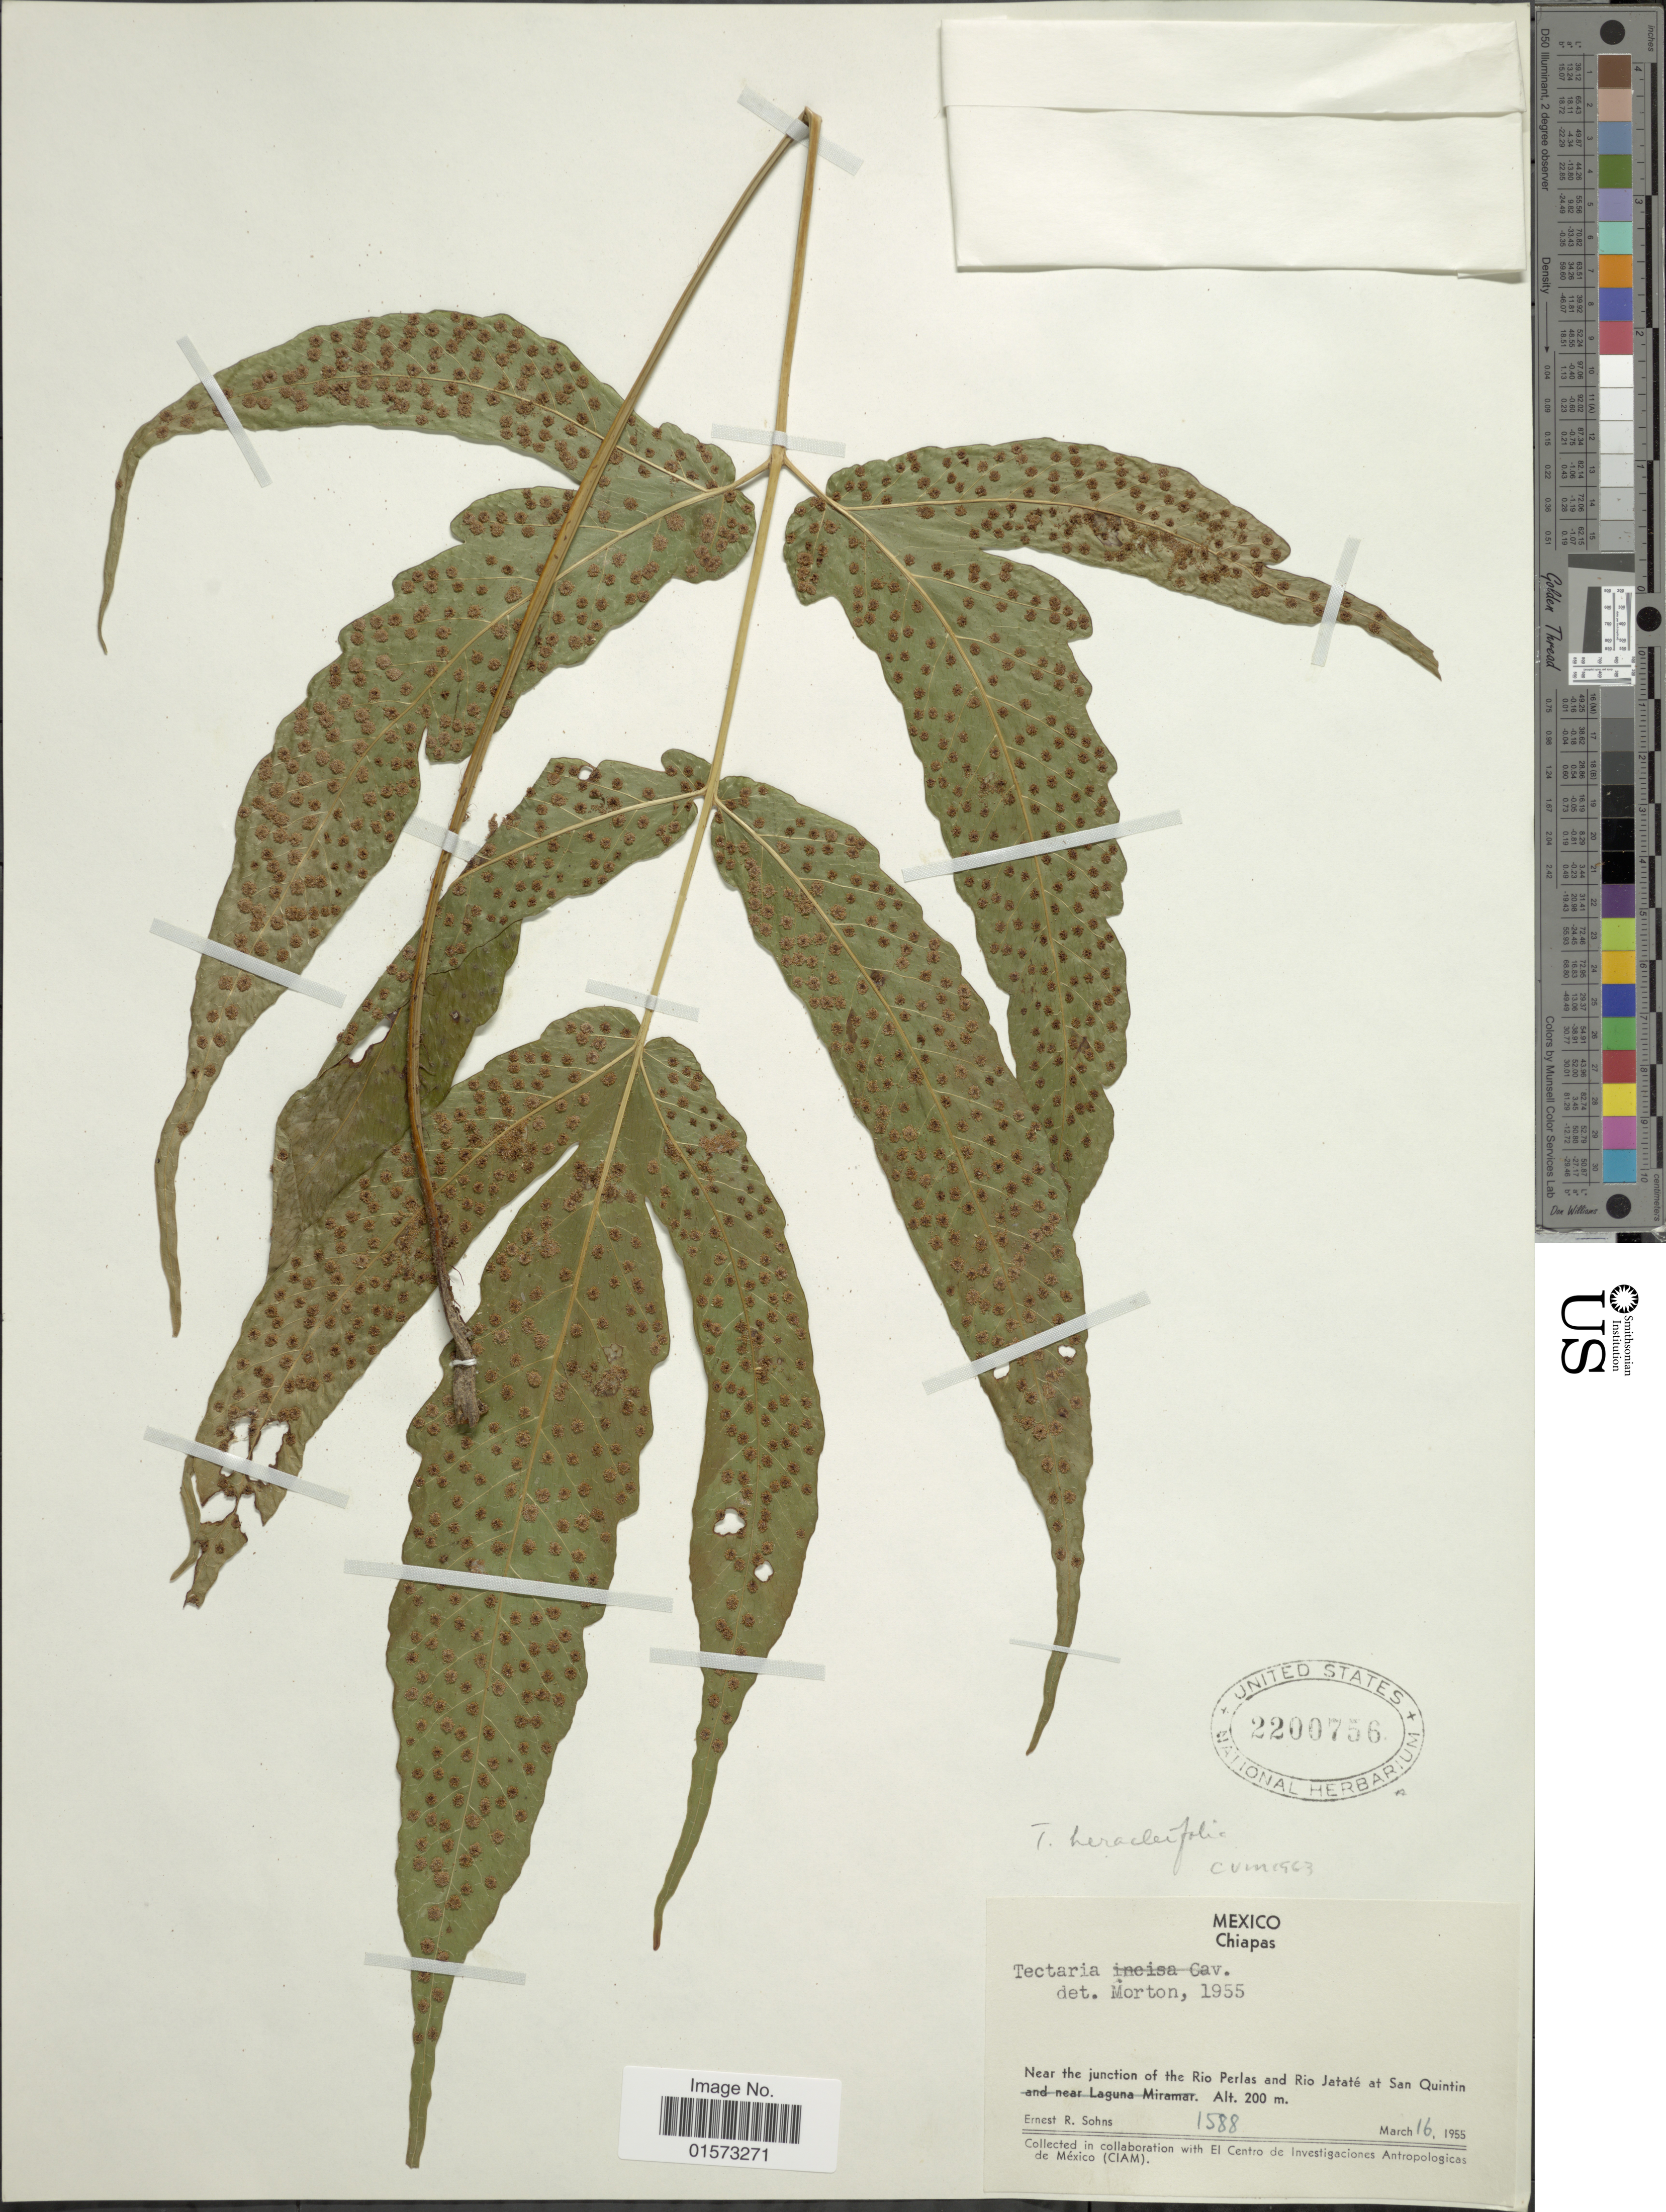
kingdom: Plantae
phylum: Tracheophyta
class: Polypodiopsida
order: Polypodiales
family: Tectariaceae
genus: Tectaria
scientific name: Tectaria heracleifolia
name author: (Willd.) Underw.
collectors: E. R. Sohns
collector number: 1588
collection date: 1955-03-16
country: Mexico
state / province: Chiapas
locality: Near the junction of the Rio Perlas and Rio Jatate at San Quintin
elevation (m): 200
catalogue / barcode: US 220756